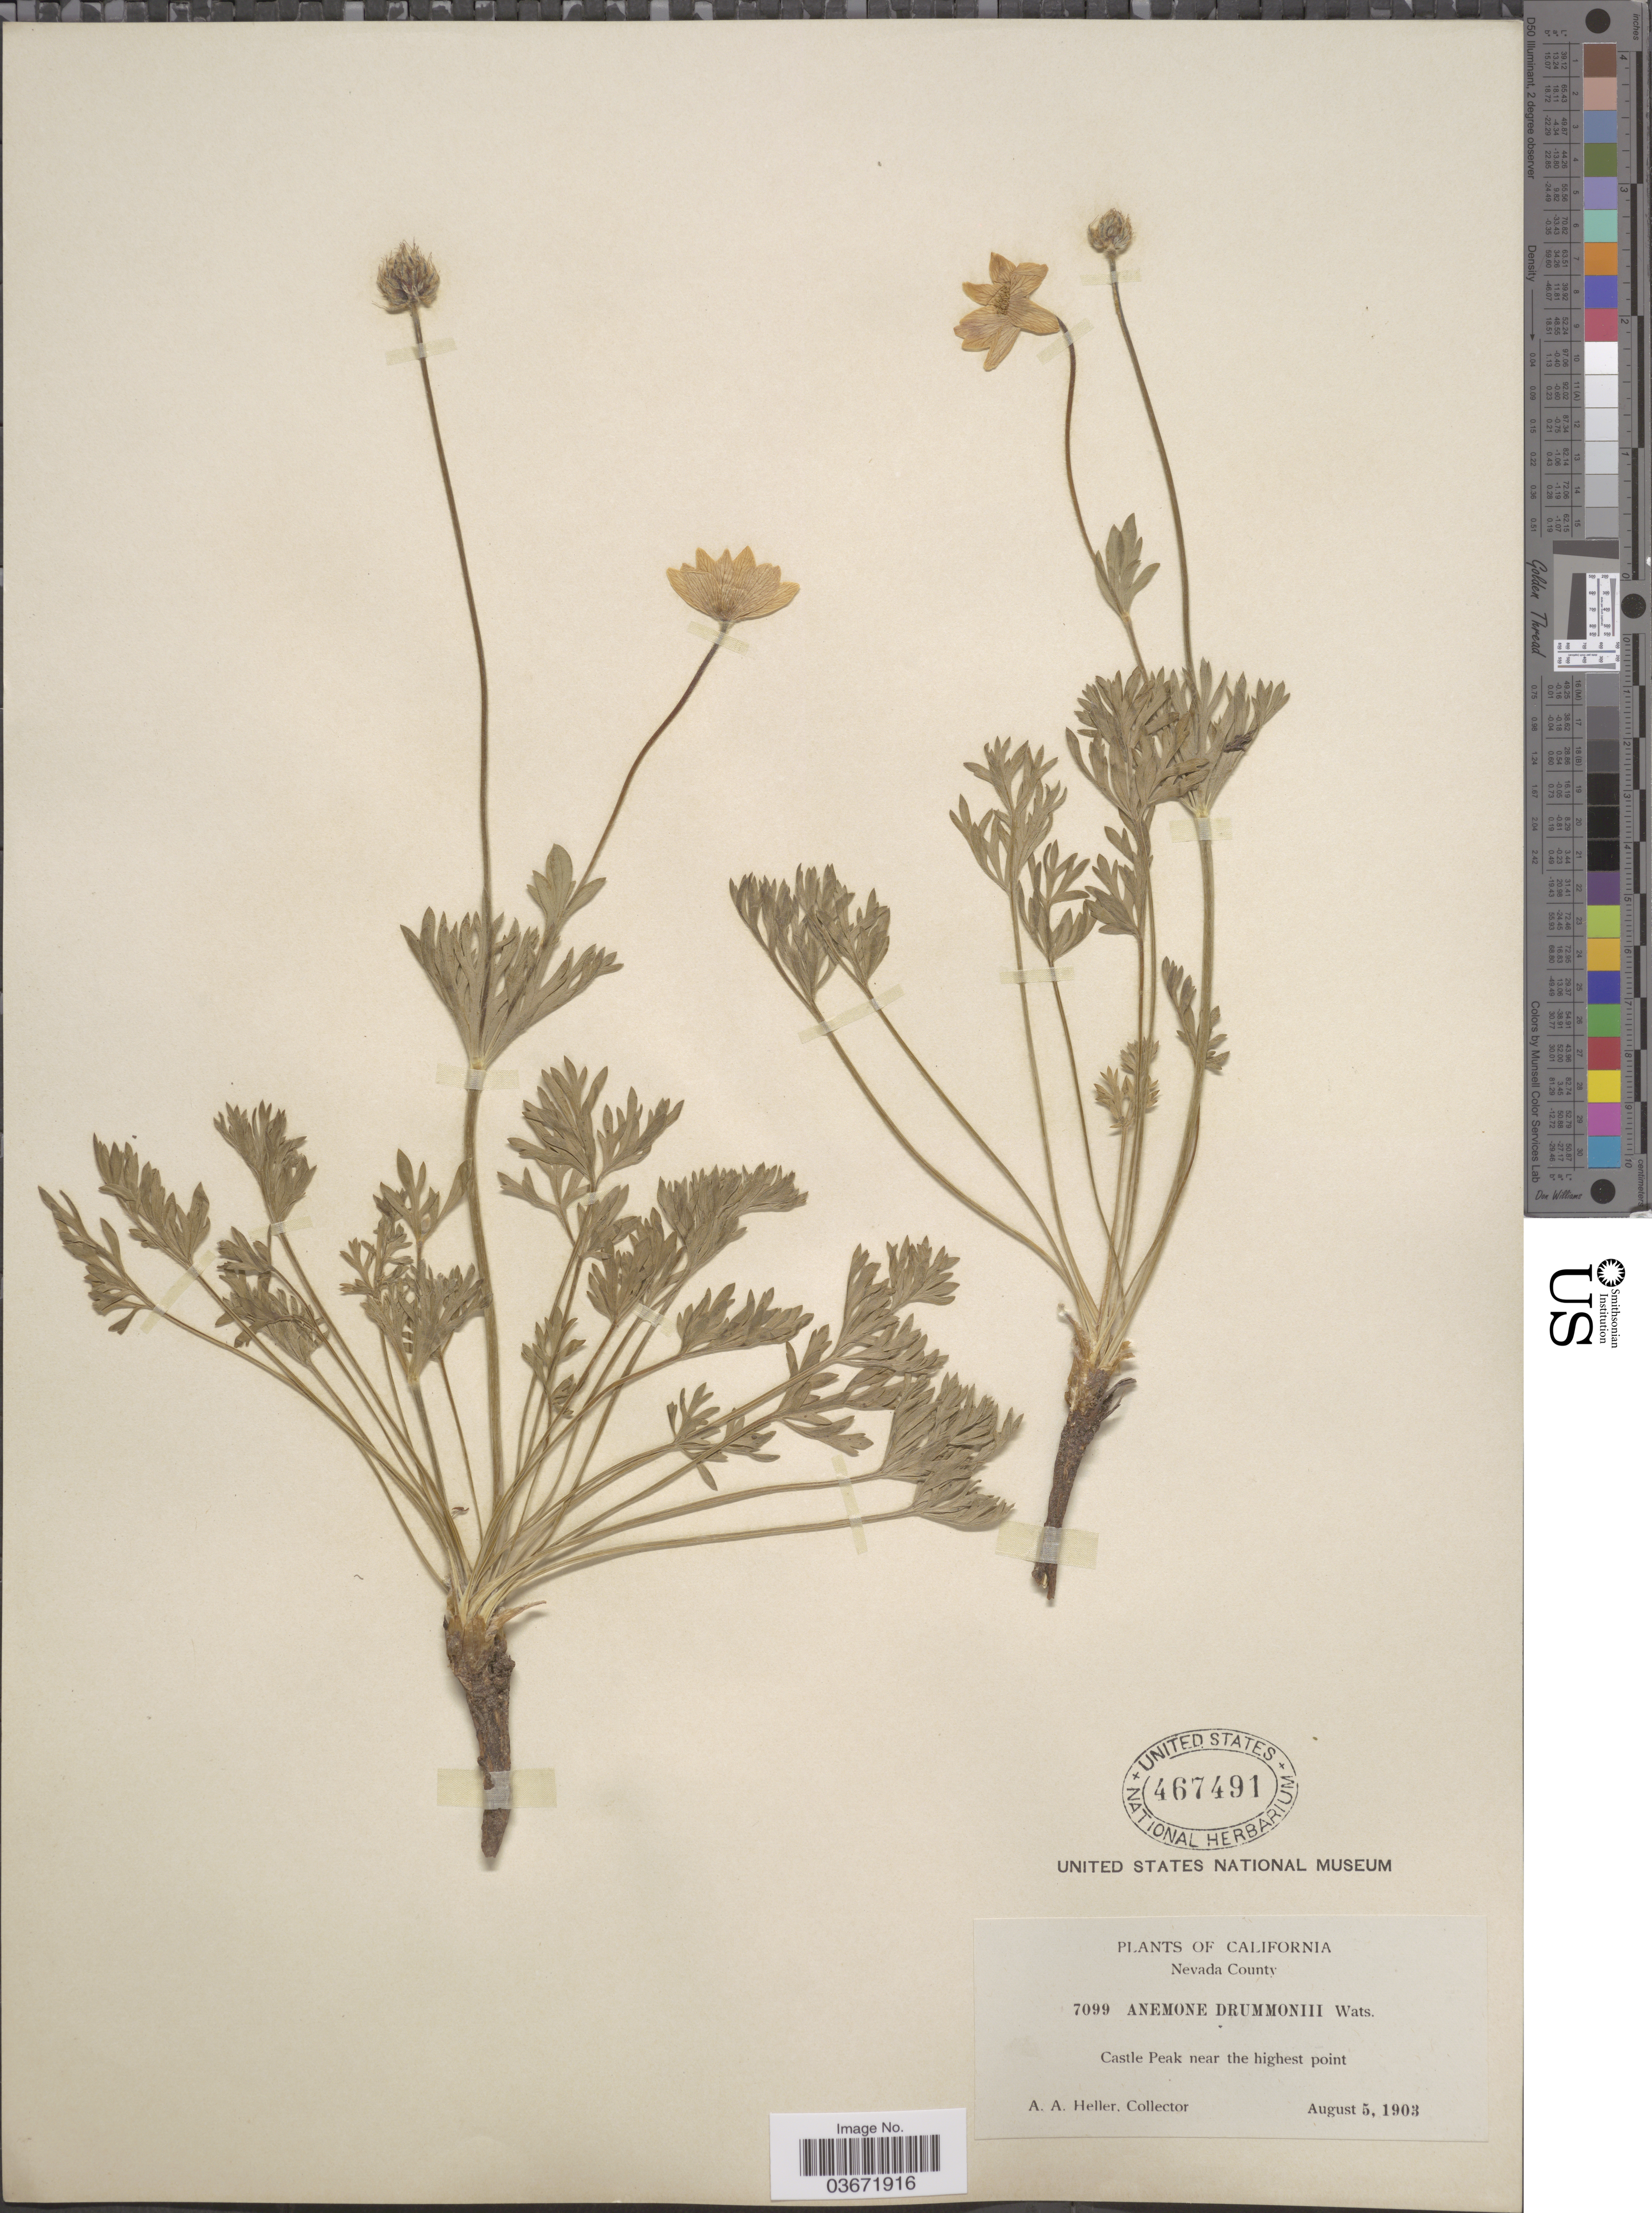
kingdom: Plantae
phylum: Tracheophyta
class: Magnoliopsida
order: Ranunculales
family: Ranunculaceae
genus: Anemone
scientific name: Anemone drummondii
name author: S. Watson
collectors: A. A. Heller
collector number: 7099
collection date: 1903-08-05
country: United States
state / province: California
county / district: Nevada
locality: Nevada County. Castle Peak near the highest point.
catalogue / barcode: US 467491